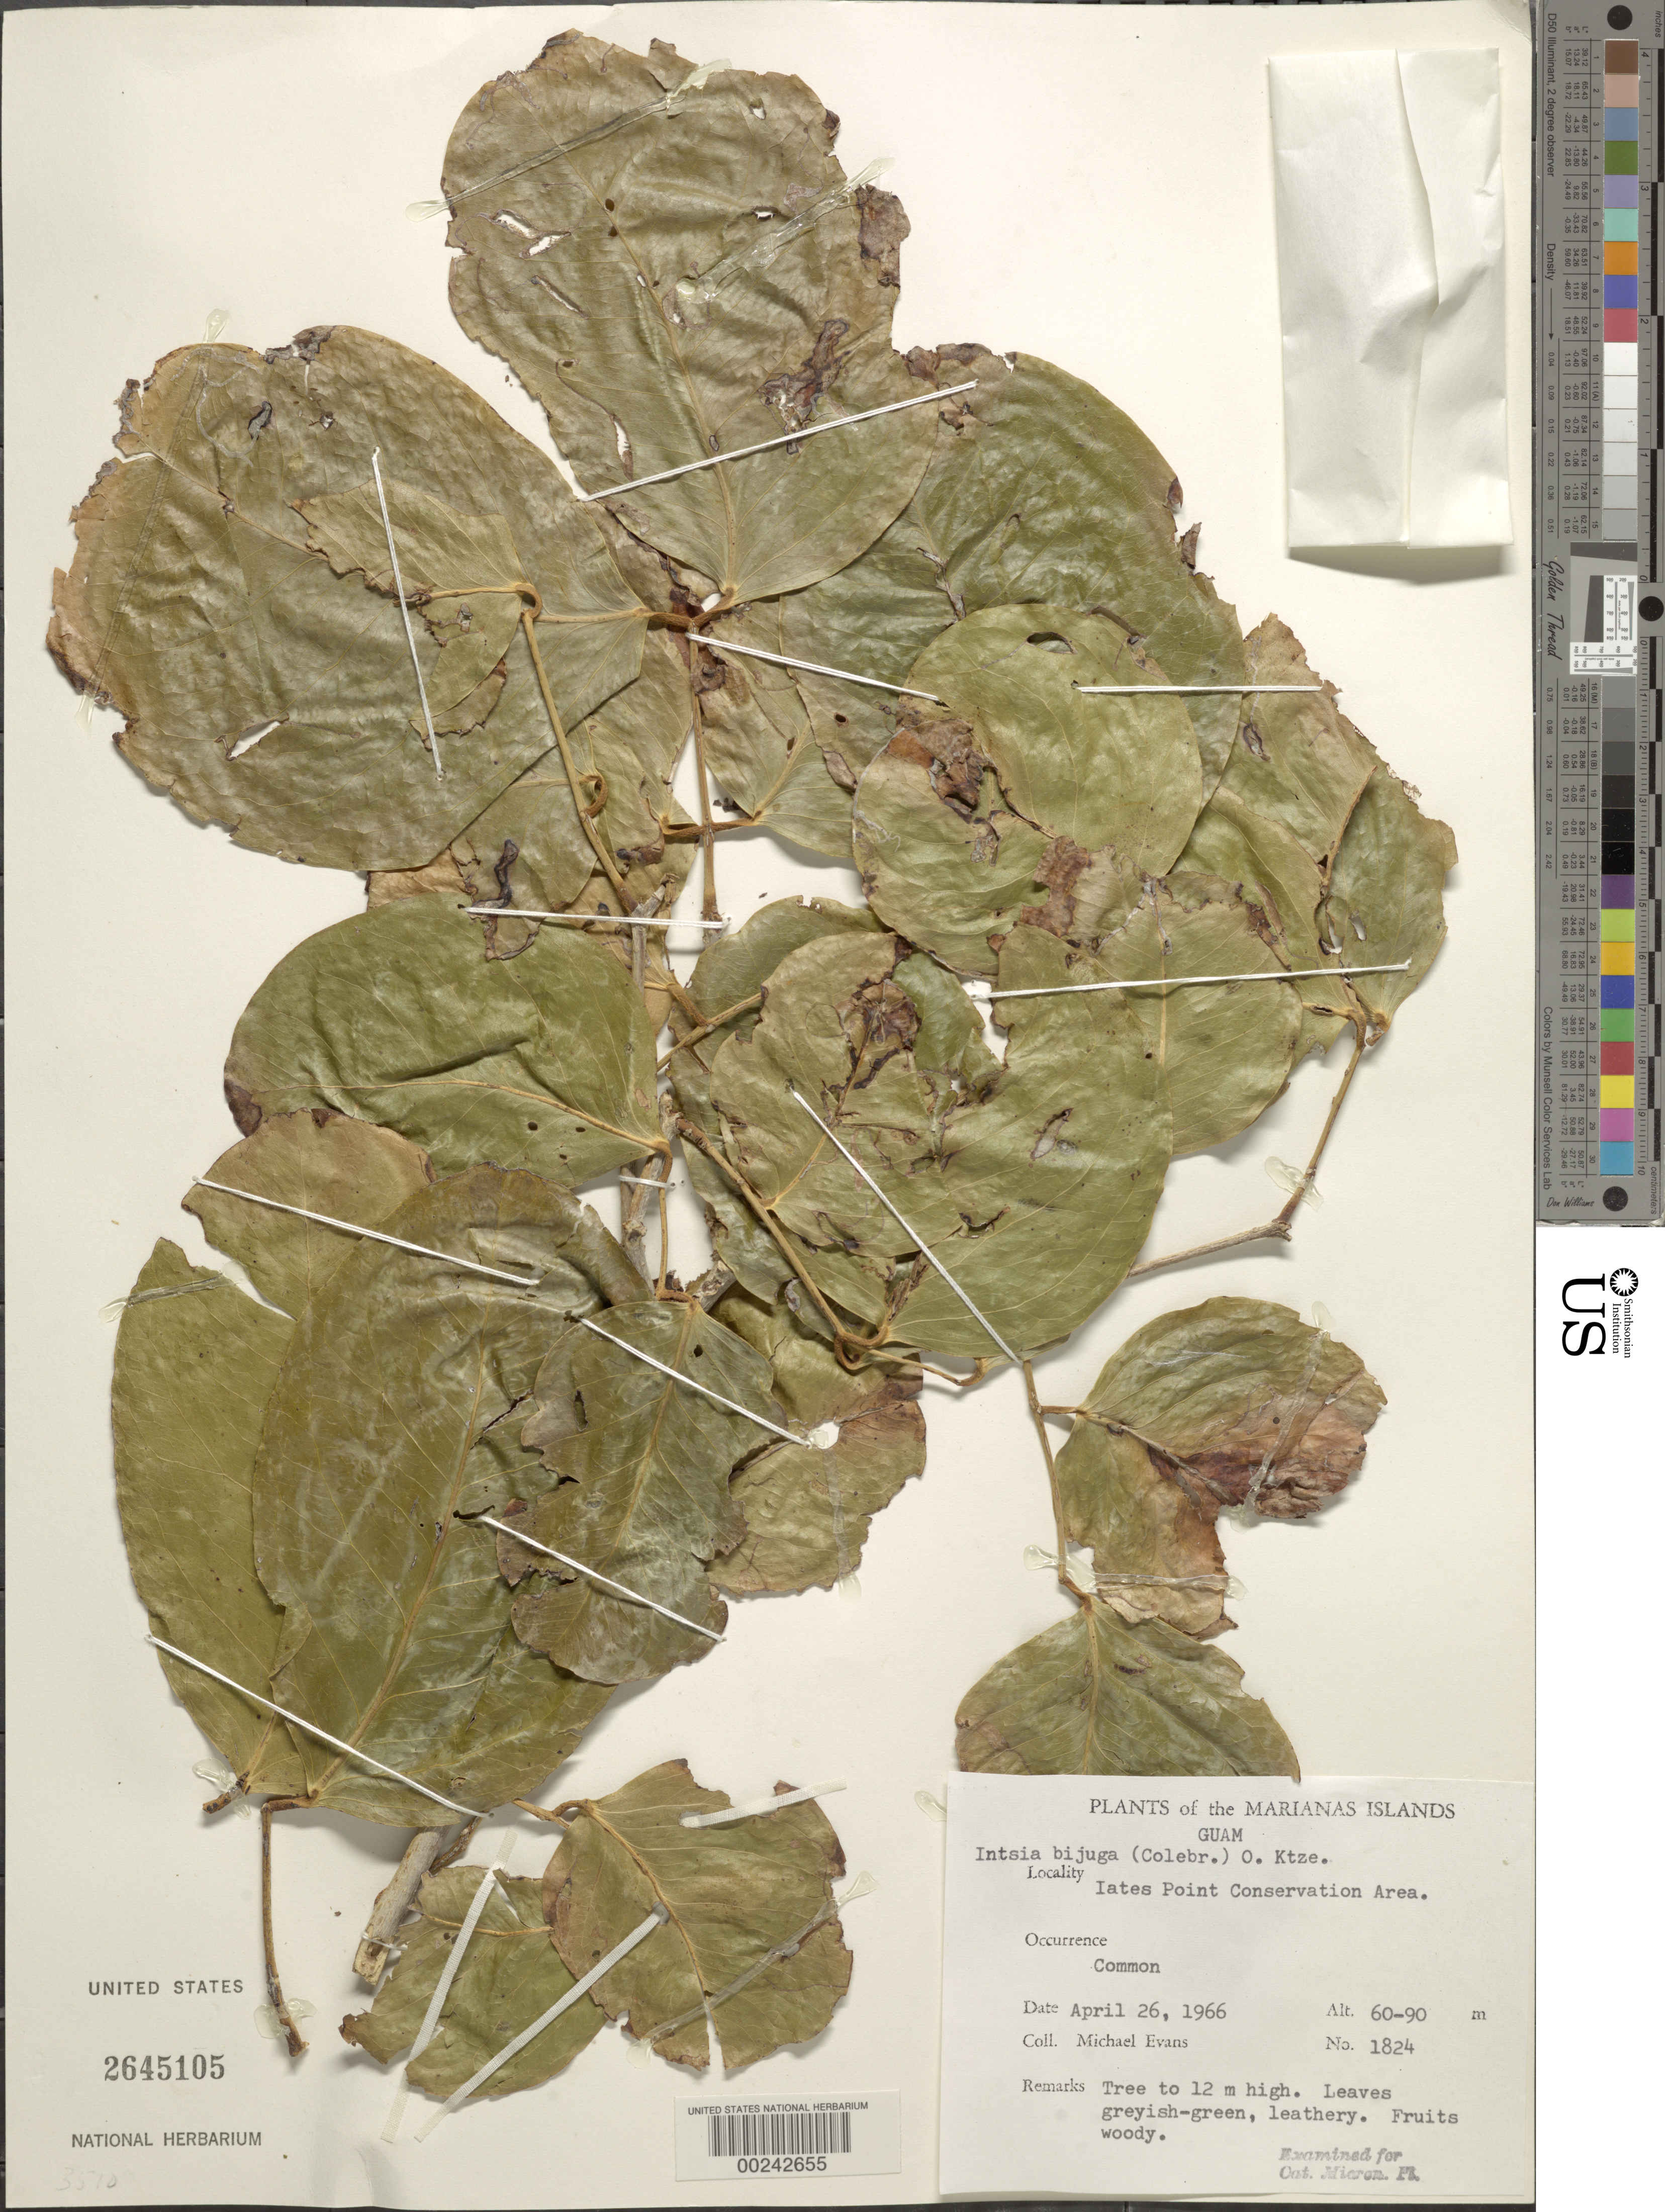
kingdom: Plantae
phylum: Tracheophyta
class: Magnoliopsida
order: Fabales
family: Fabaceae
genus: Intsia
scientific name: Intsia bijuga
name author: (Colebr.) Kuntze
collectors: M. Evans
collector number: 1824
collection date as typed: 26 Apr 1966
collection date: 1966-04-26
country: Guam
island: Guam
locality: Iates point conservation area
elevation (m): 60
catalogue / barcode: US 2645105